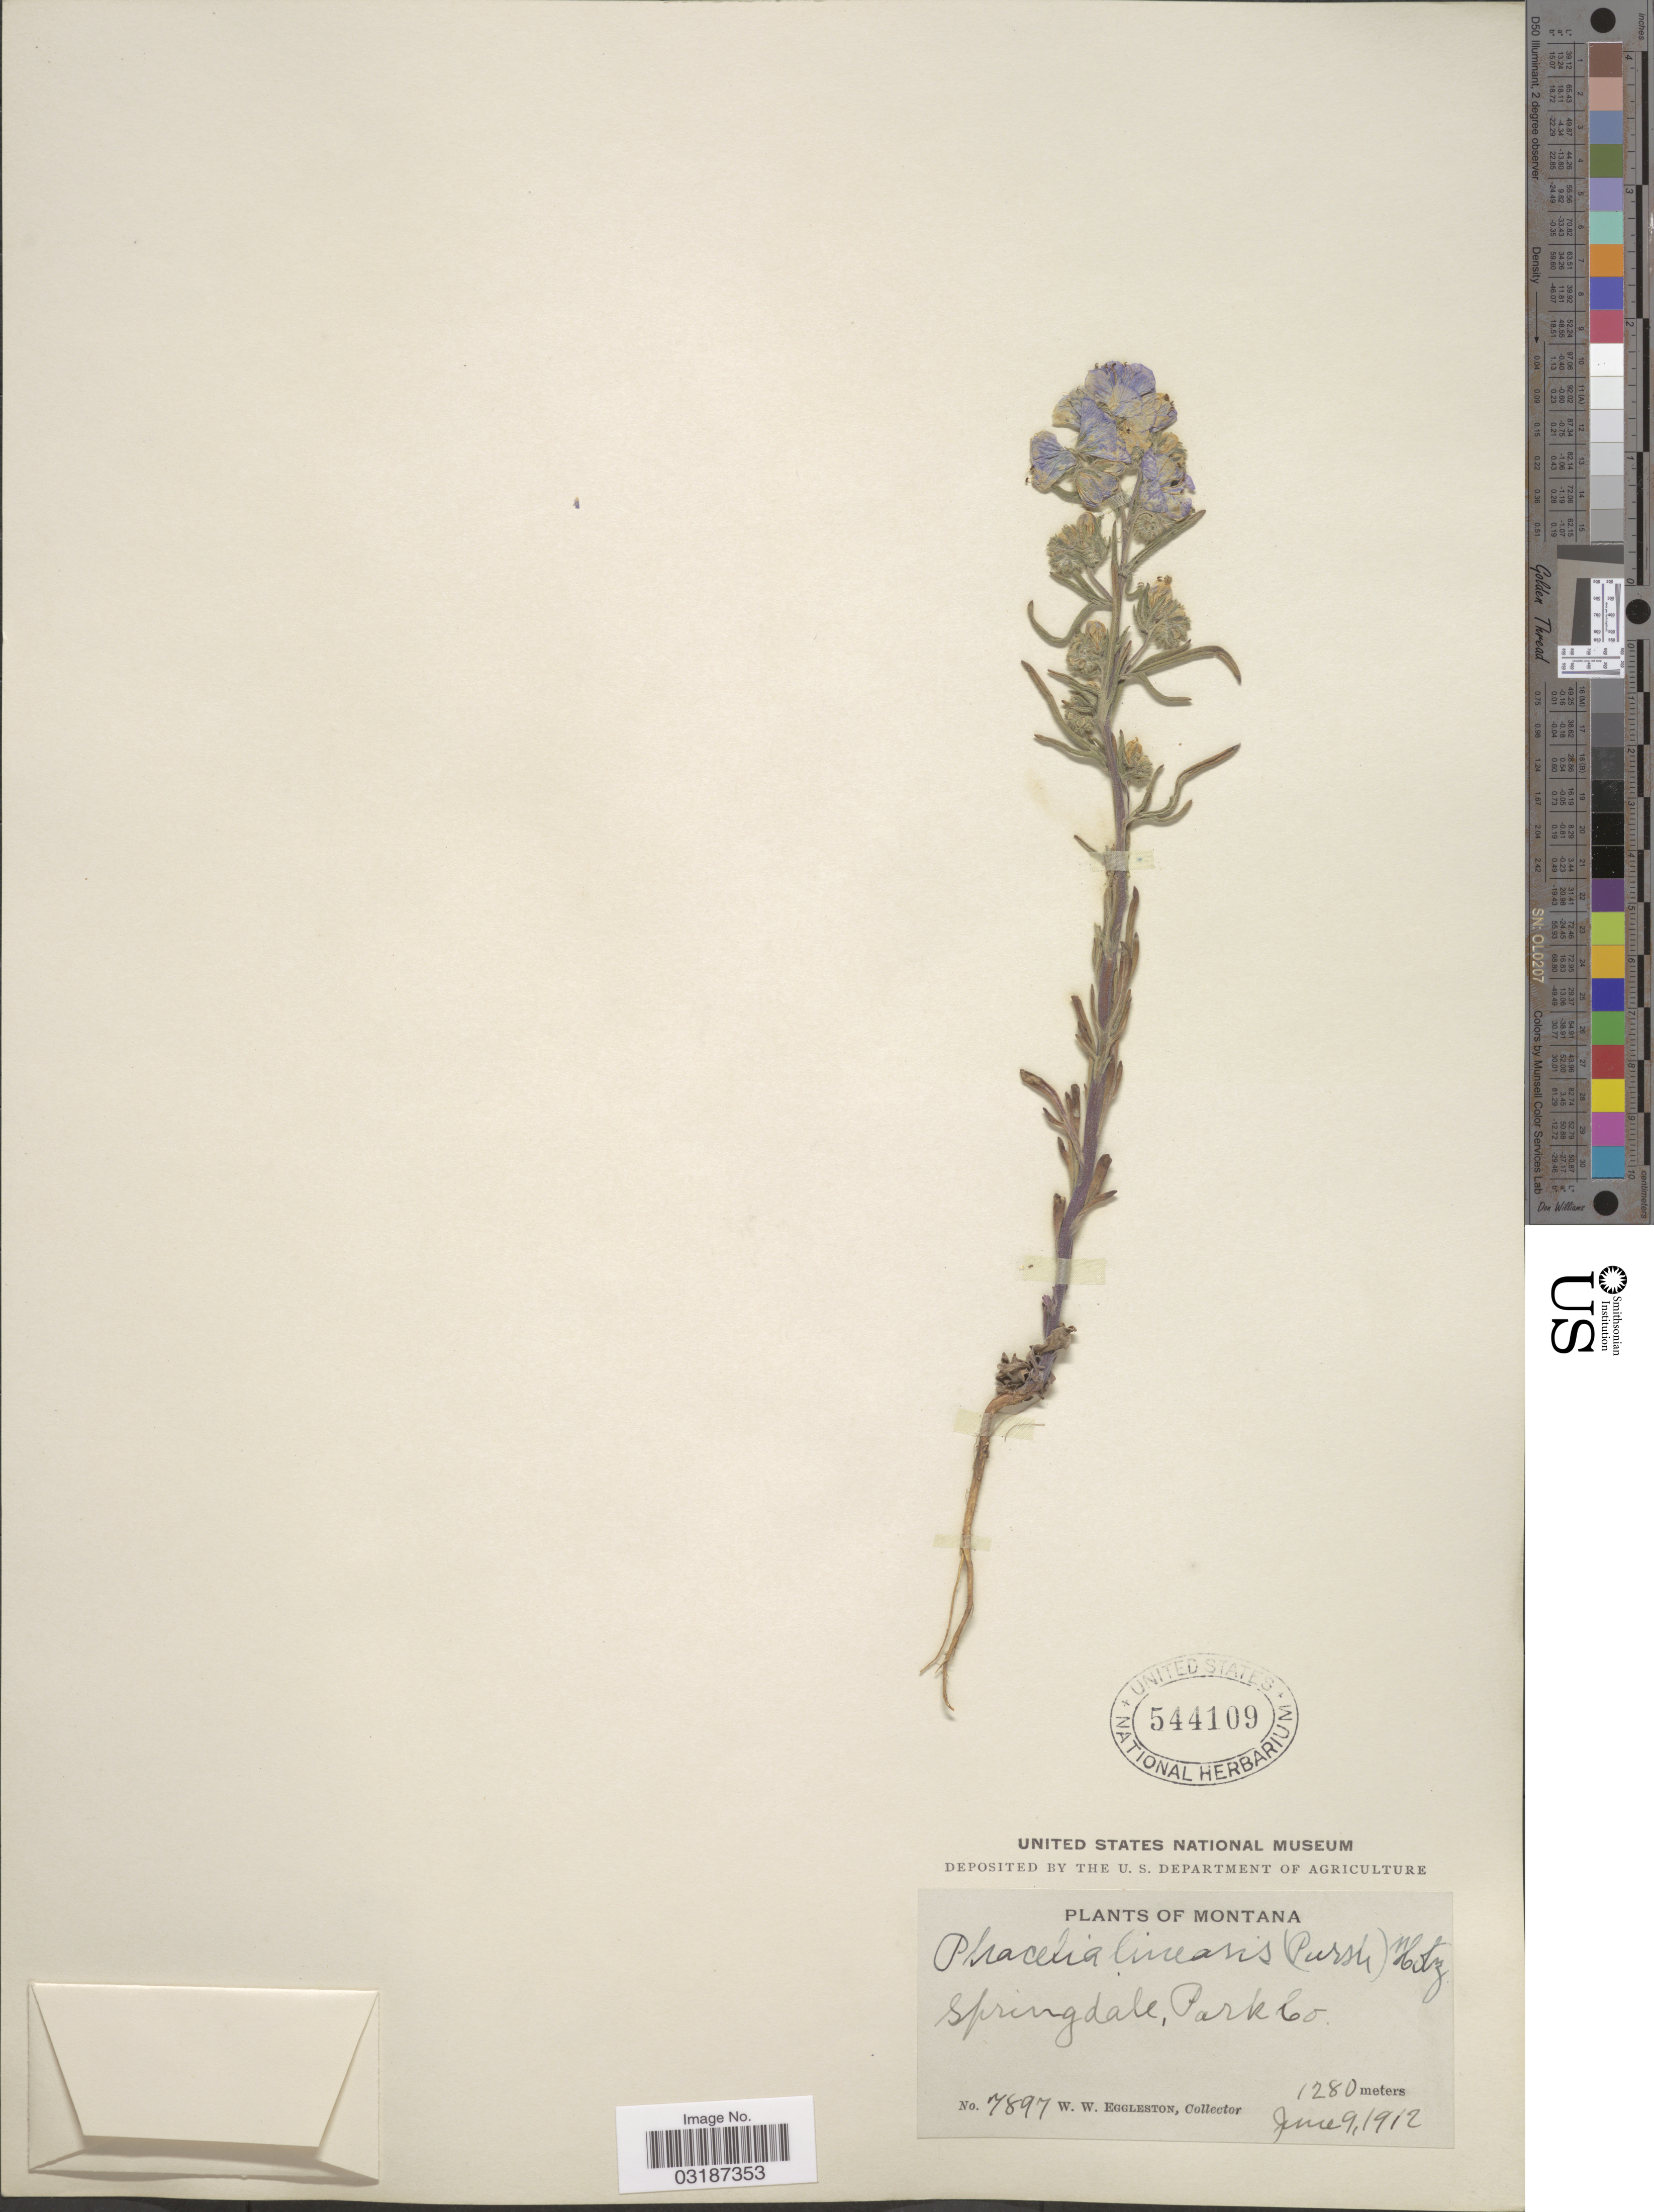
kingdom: Plantae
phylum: Tracheophyta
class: Magnoliopsida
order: Boraginales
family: Hydrophyllaceae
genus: Phacelia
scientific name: Phacelia linearis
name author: (Pursh) Holz.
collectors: W. W. Eggleston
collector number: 7897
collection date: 1912-06-09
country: United States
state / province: Montana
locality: Springdale, Park Co.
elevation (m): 1280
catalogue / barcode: US 544109